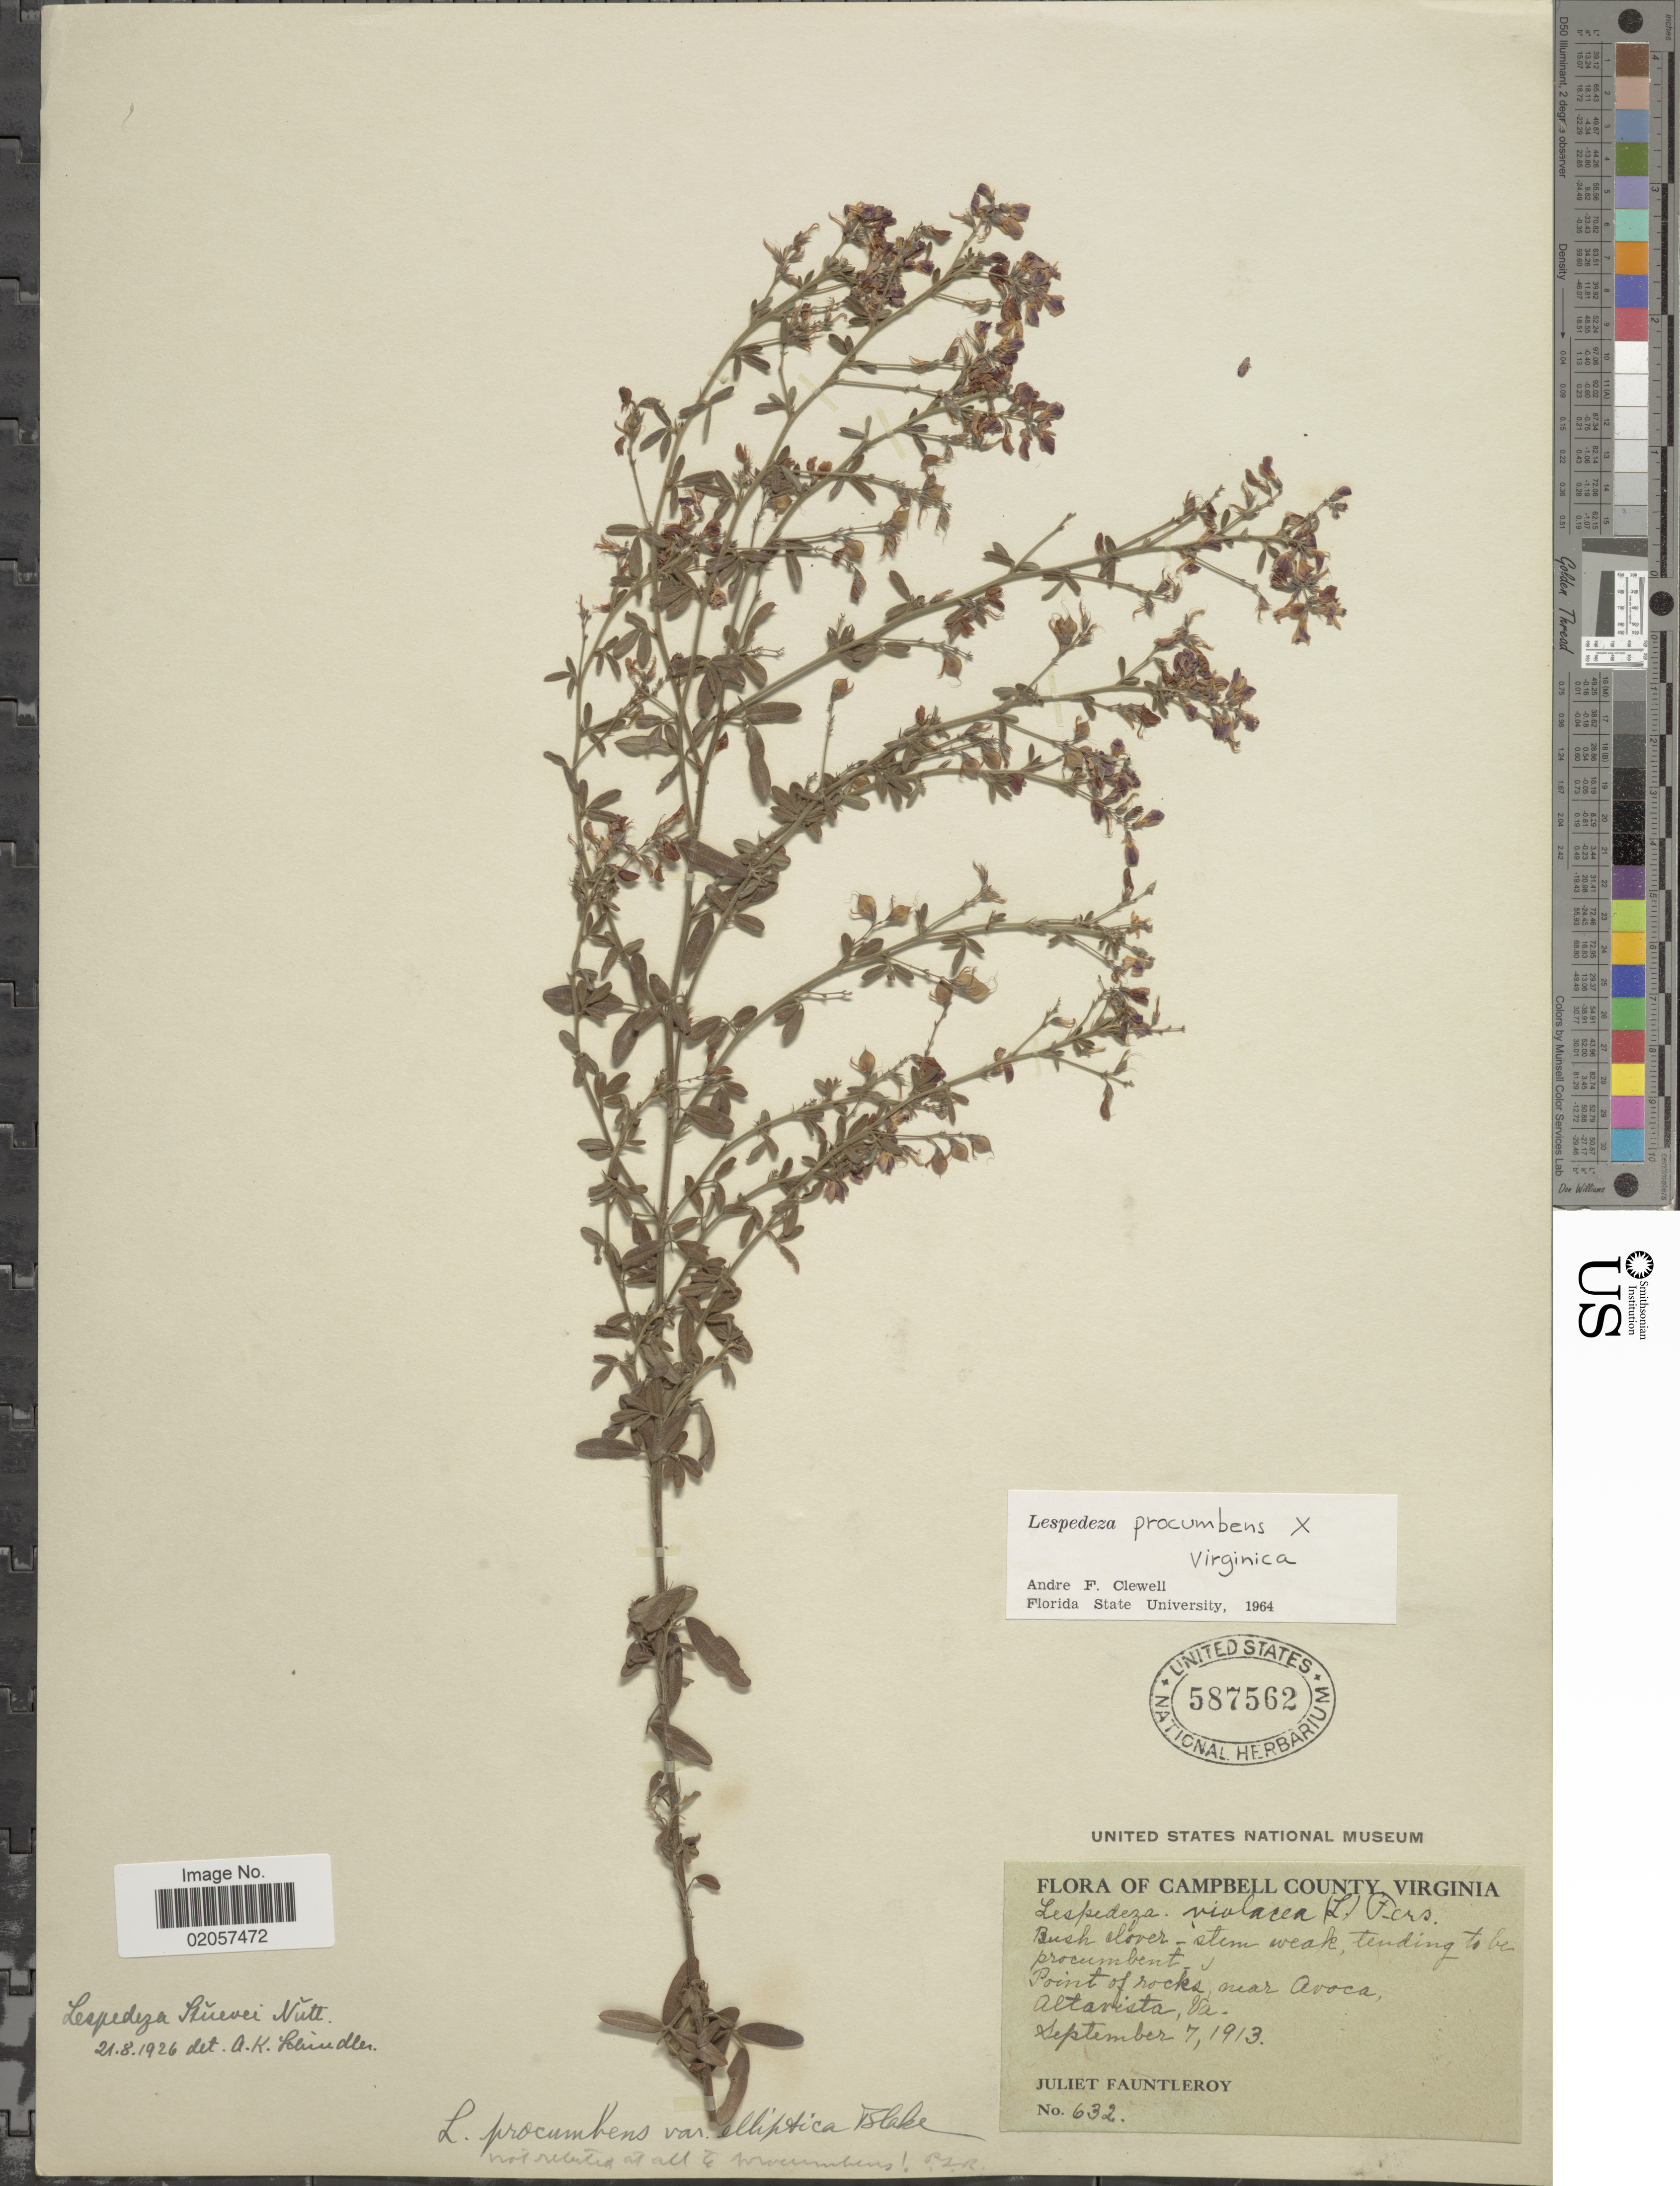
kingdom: Plantae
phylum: Tracheophyta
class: Magnoliopsida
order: Fabales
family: Fabaceae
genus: Lespedeza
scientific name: Lespedeza procumbens x L. virginica (L.) Britton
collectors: J. Fauntleroy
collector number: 632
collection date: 1913-09-07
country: United States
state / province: Virginia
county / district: Campbell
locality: Point rocks, near Avoca, Altavista, Va. Campbell County, Virginia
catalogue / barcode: US 587562